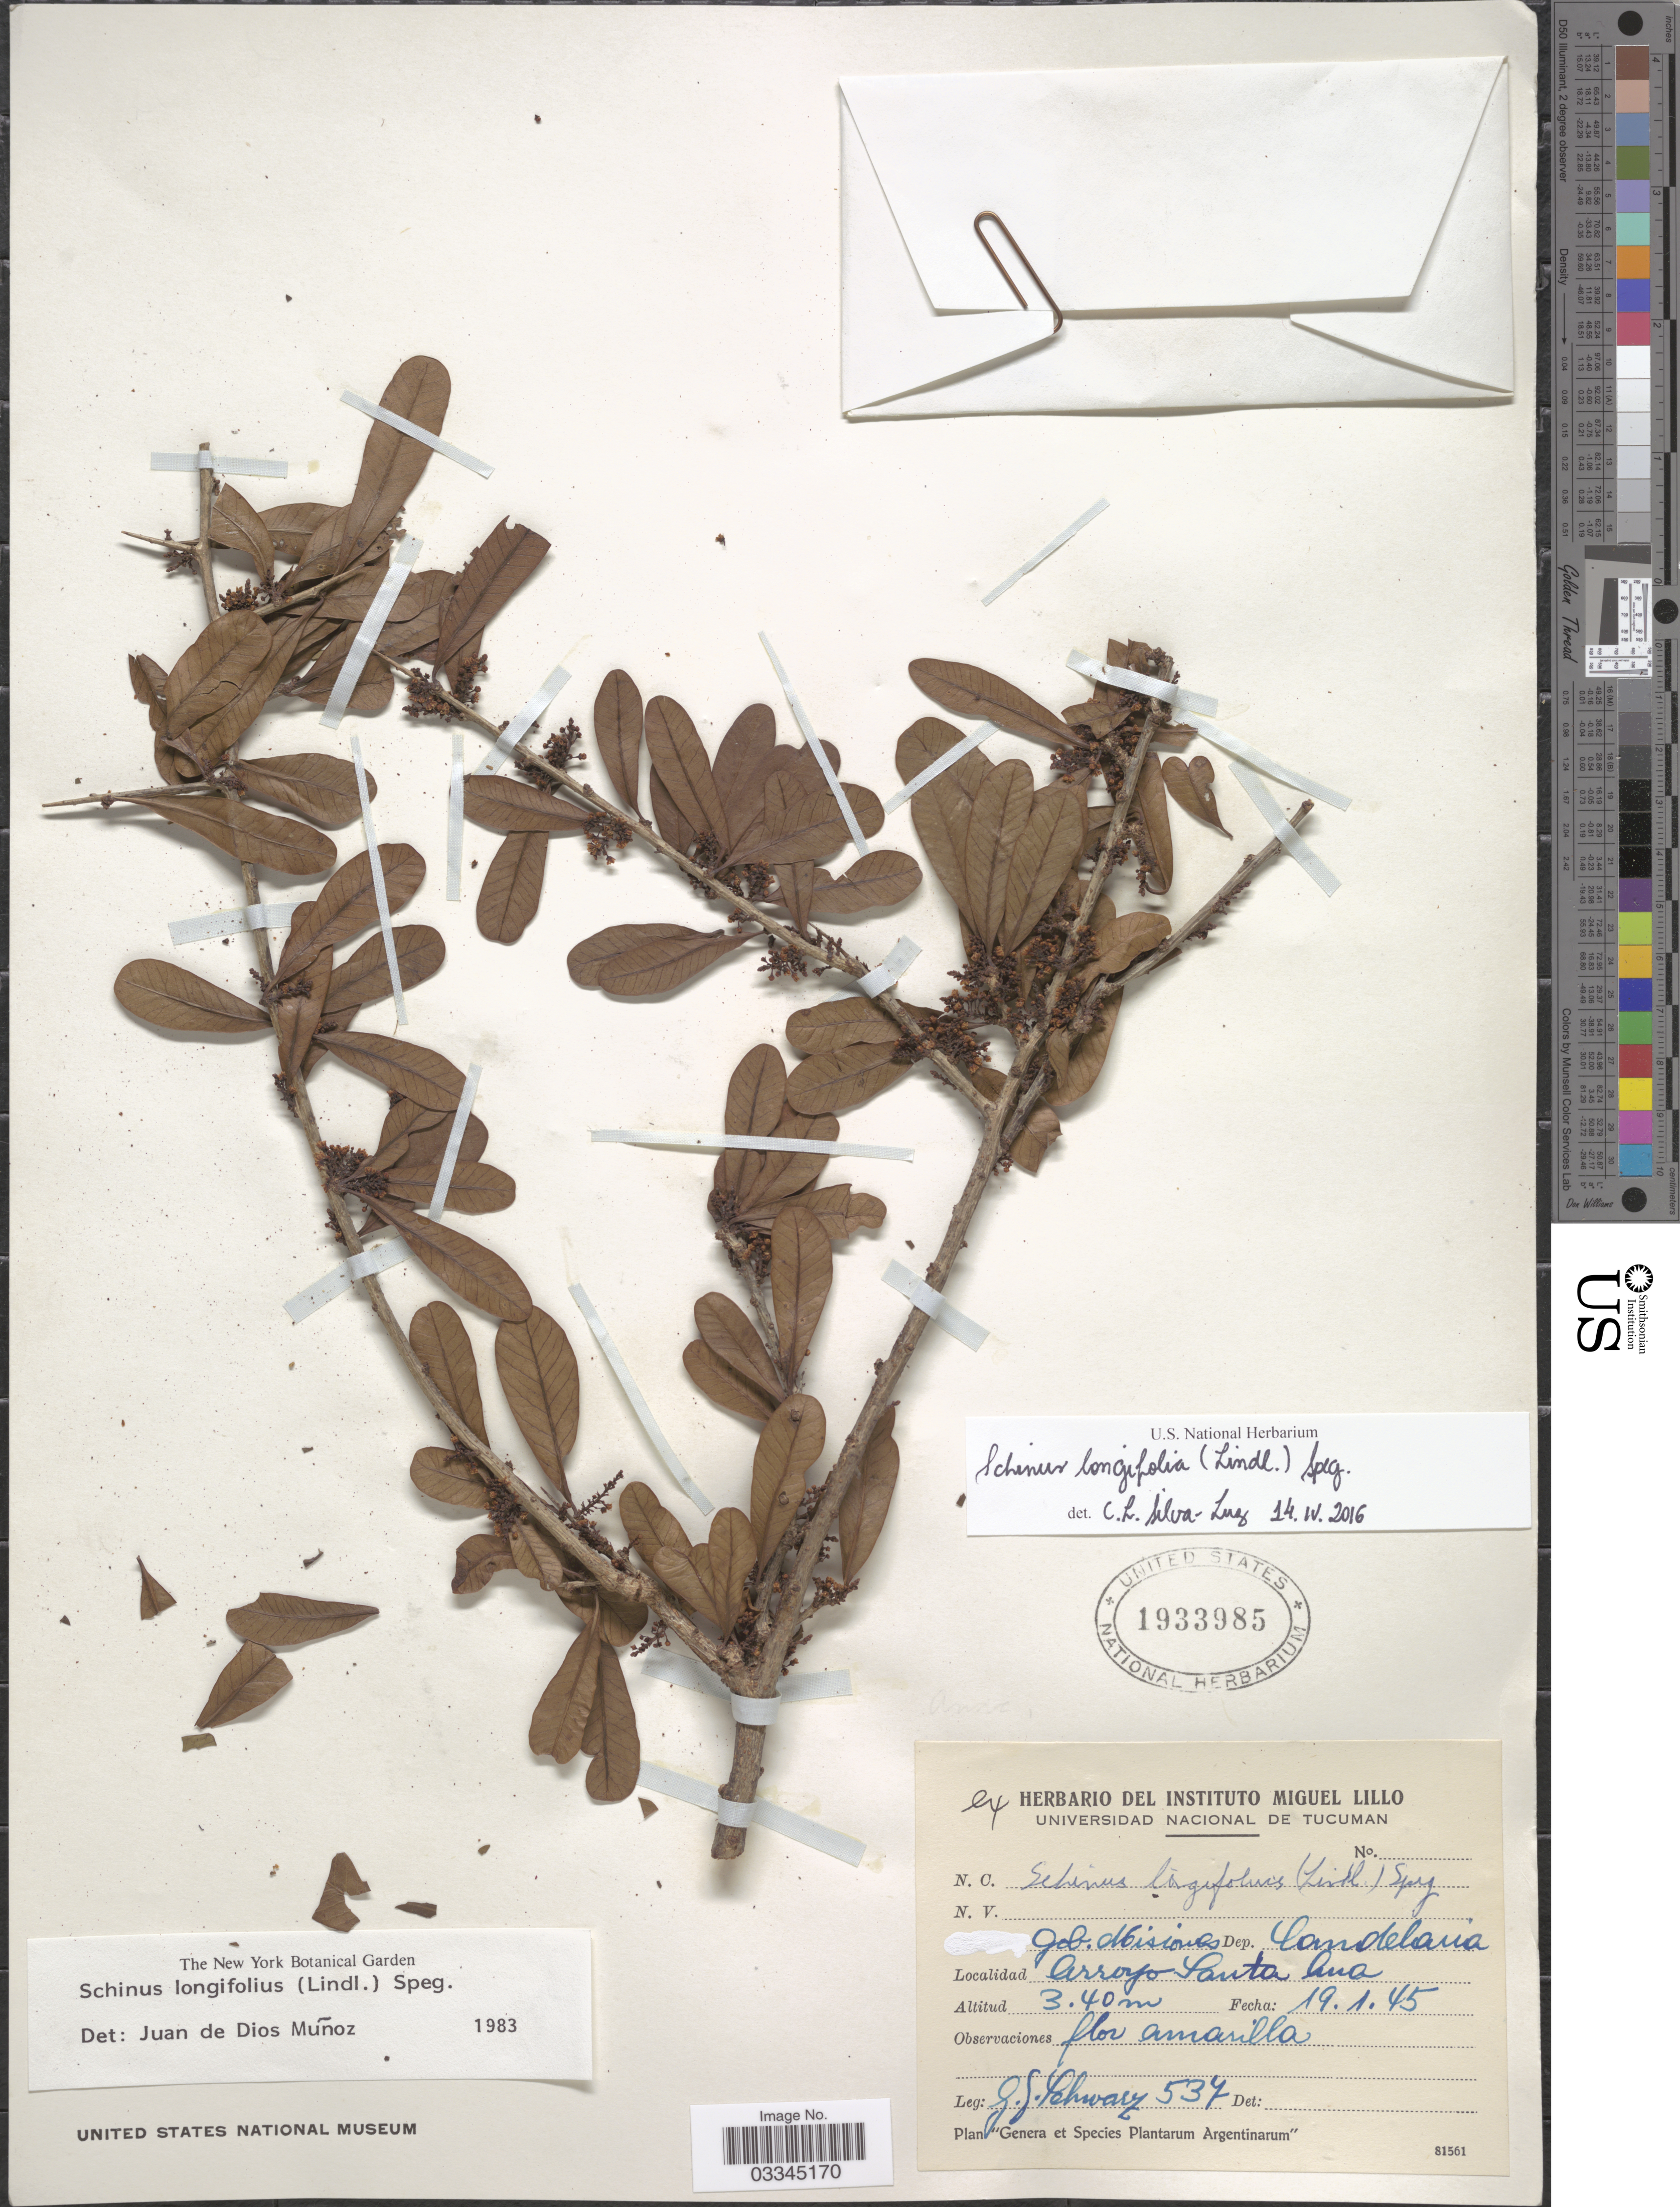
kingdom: Plantae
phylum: Tracheophyta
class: Magnoliopsida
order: Sapindales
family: Anacardiaceae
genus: Schinus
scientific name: Schinus longifolia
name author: (Lindl.) Speg.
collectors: G. J. Schwarz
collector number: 537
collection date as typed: Transcribed d/m/y: 19/1/45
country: Argentina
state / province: Misiones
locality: Gob. Misiones, Dep. Candelaria, Arroyo Santa Ana.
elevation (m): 3.4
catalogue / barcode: US 1933985